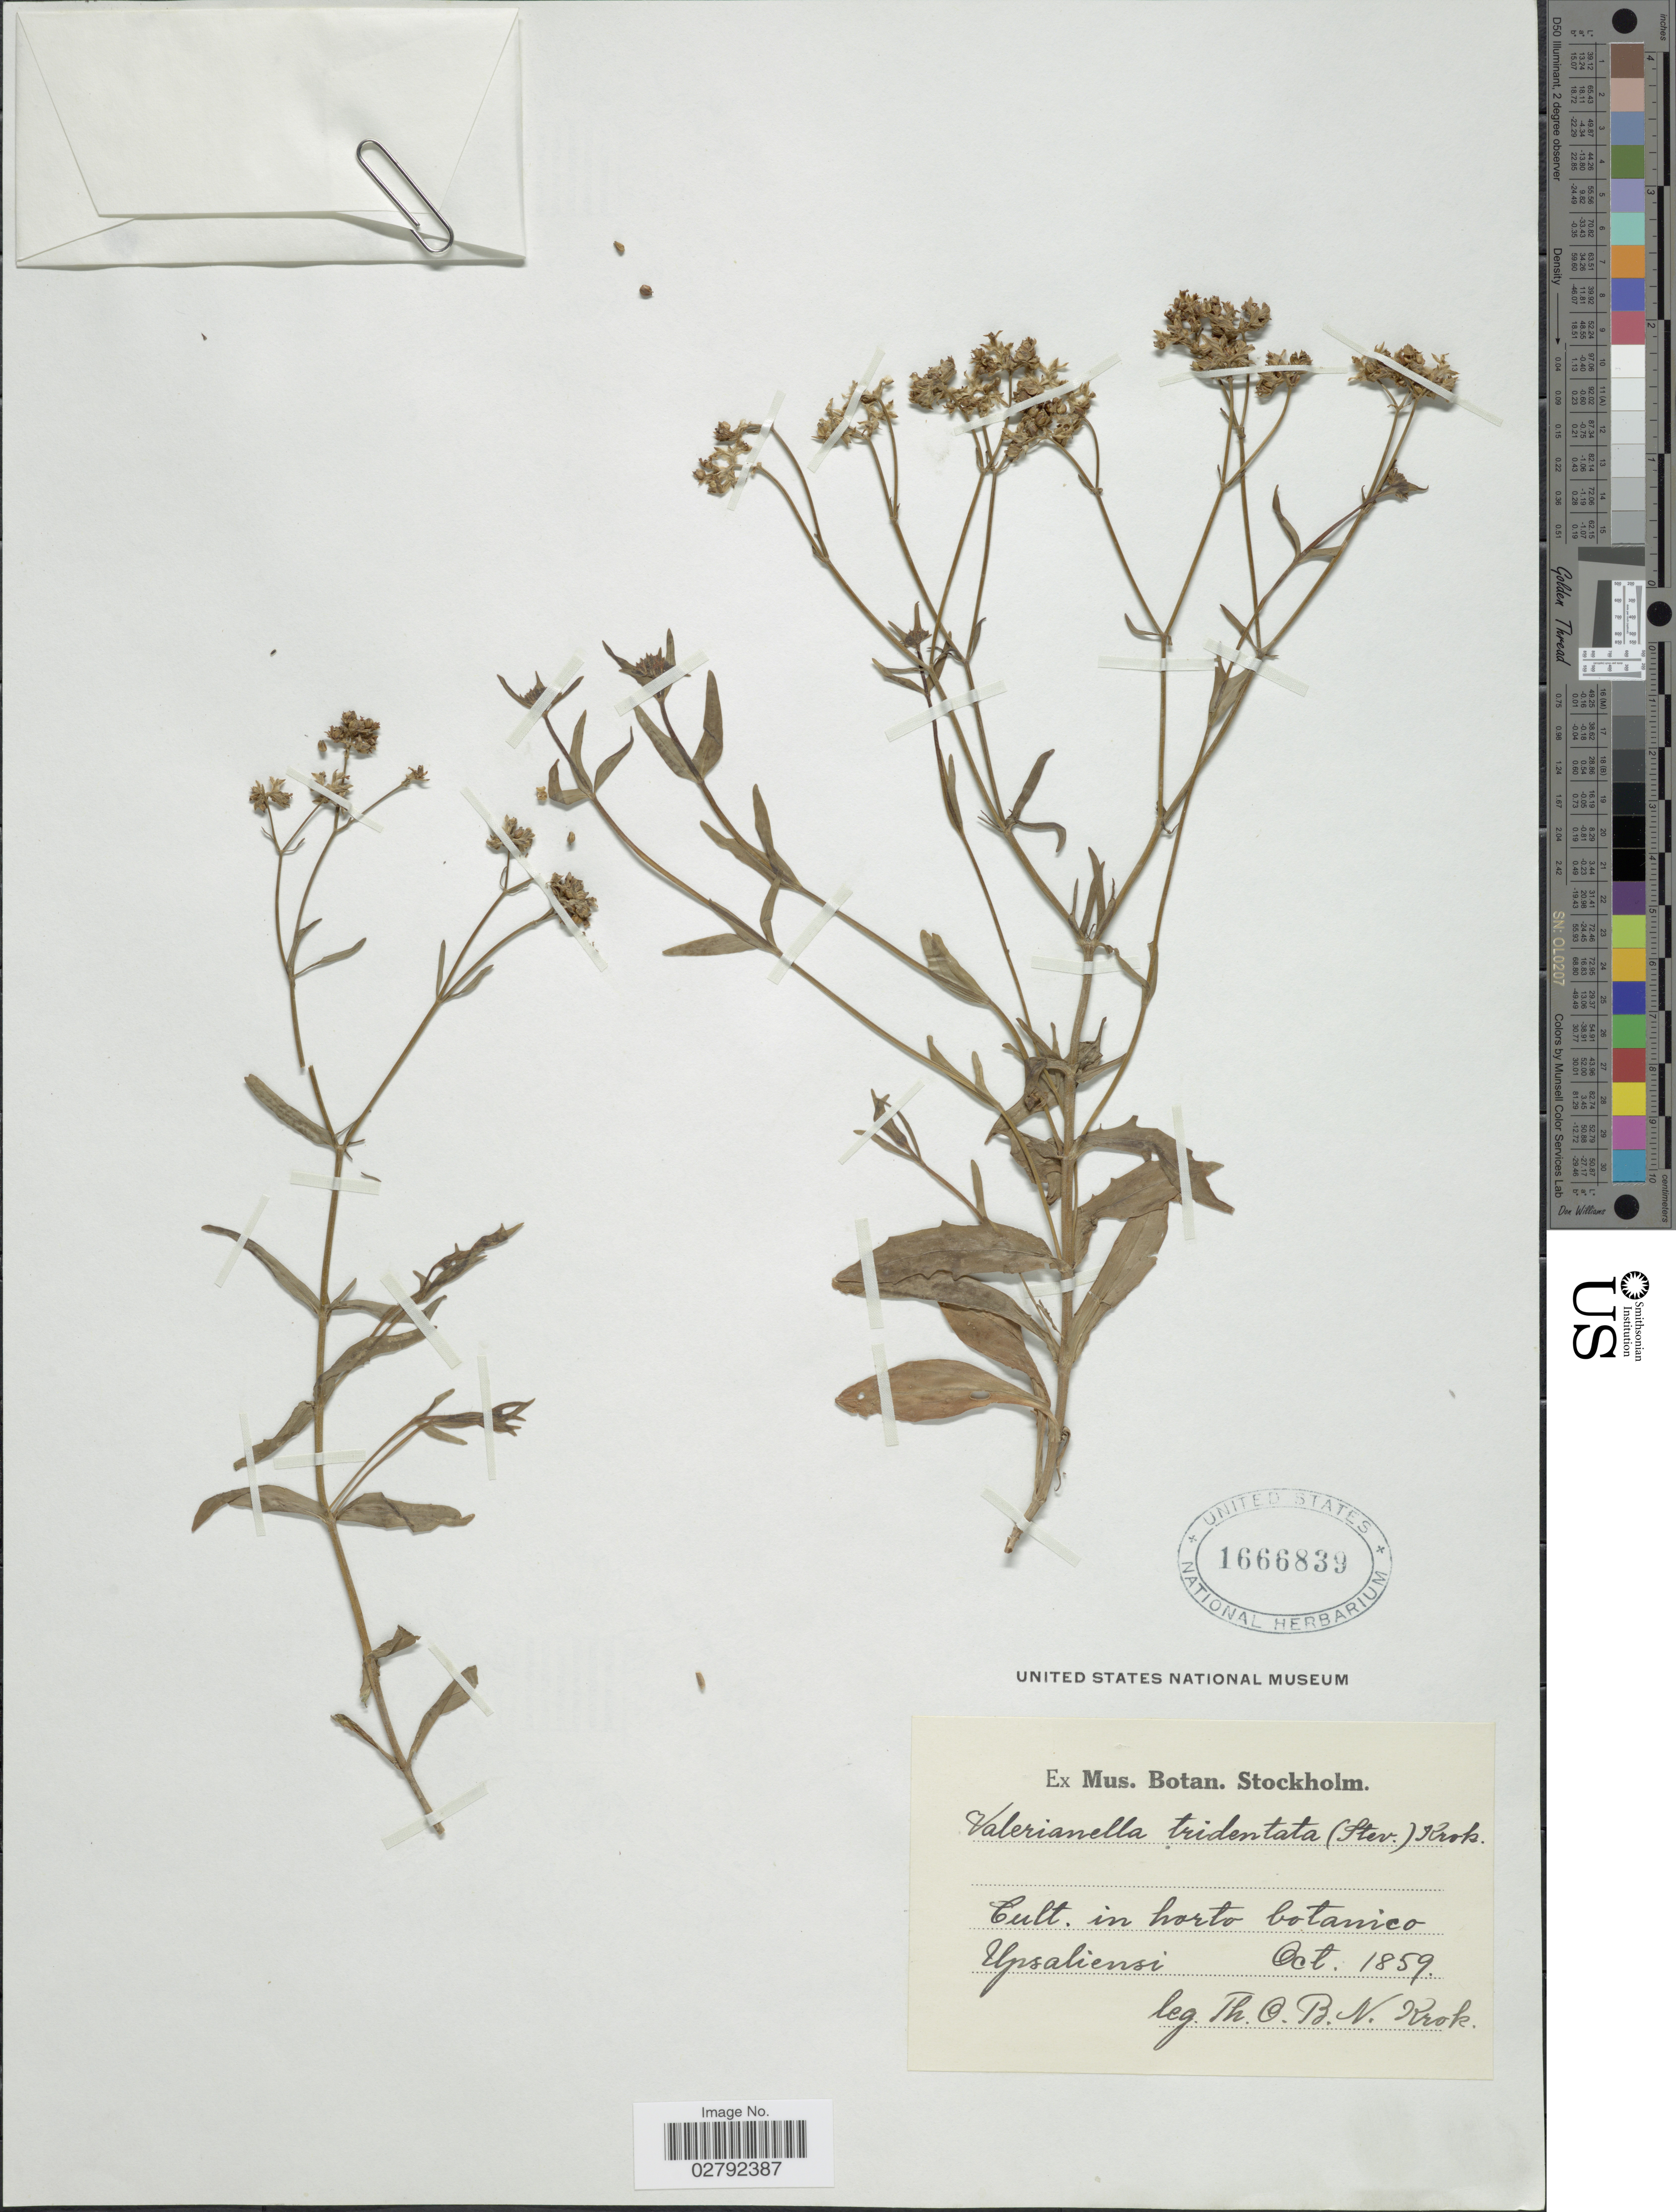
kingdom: Plantae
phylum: Tracheophyta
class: Magnoliopsida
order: Dipsacales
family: Caprifoliaceae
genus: Valerianella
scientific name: Valerianella tridentata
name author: (Steven) Betcke.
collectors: T. Krok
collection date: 1859-10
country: Sweden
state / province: Uppsala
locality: Cult. in horto botanico Upsaliensi.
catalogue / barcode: US 1666839